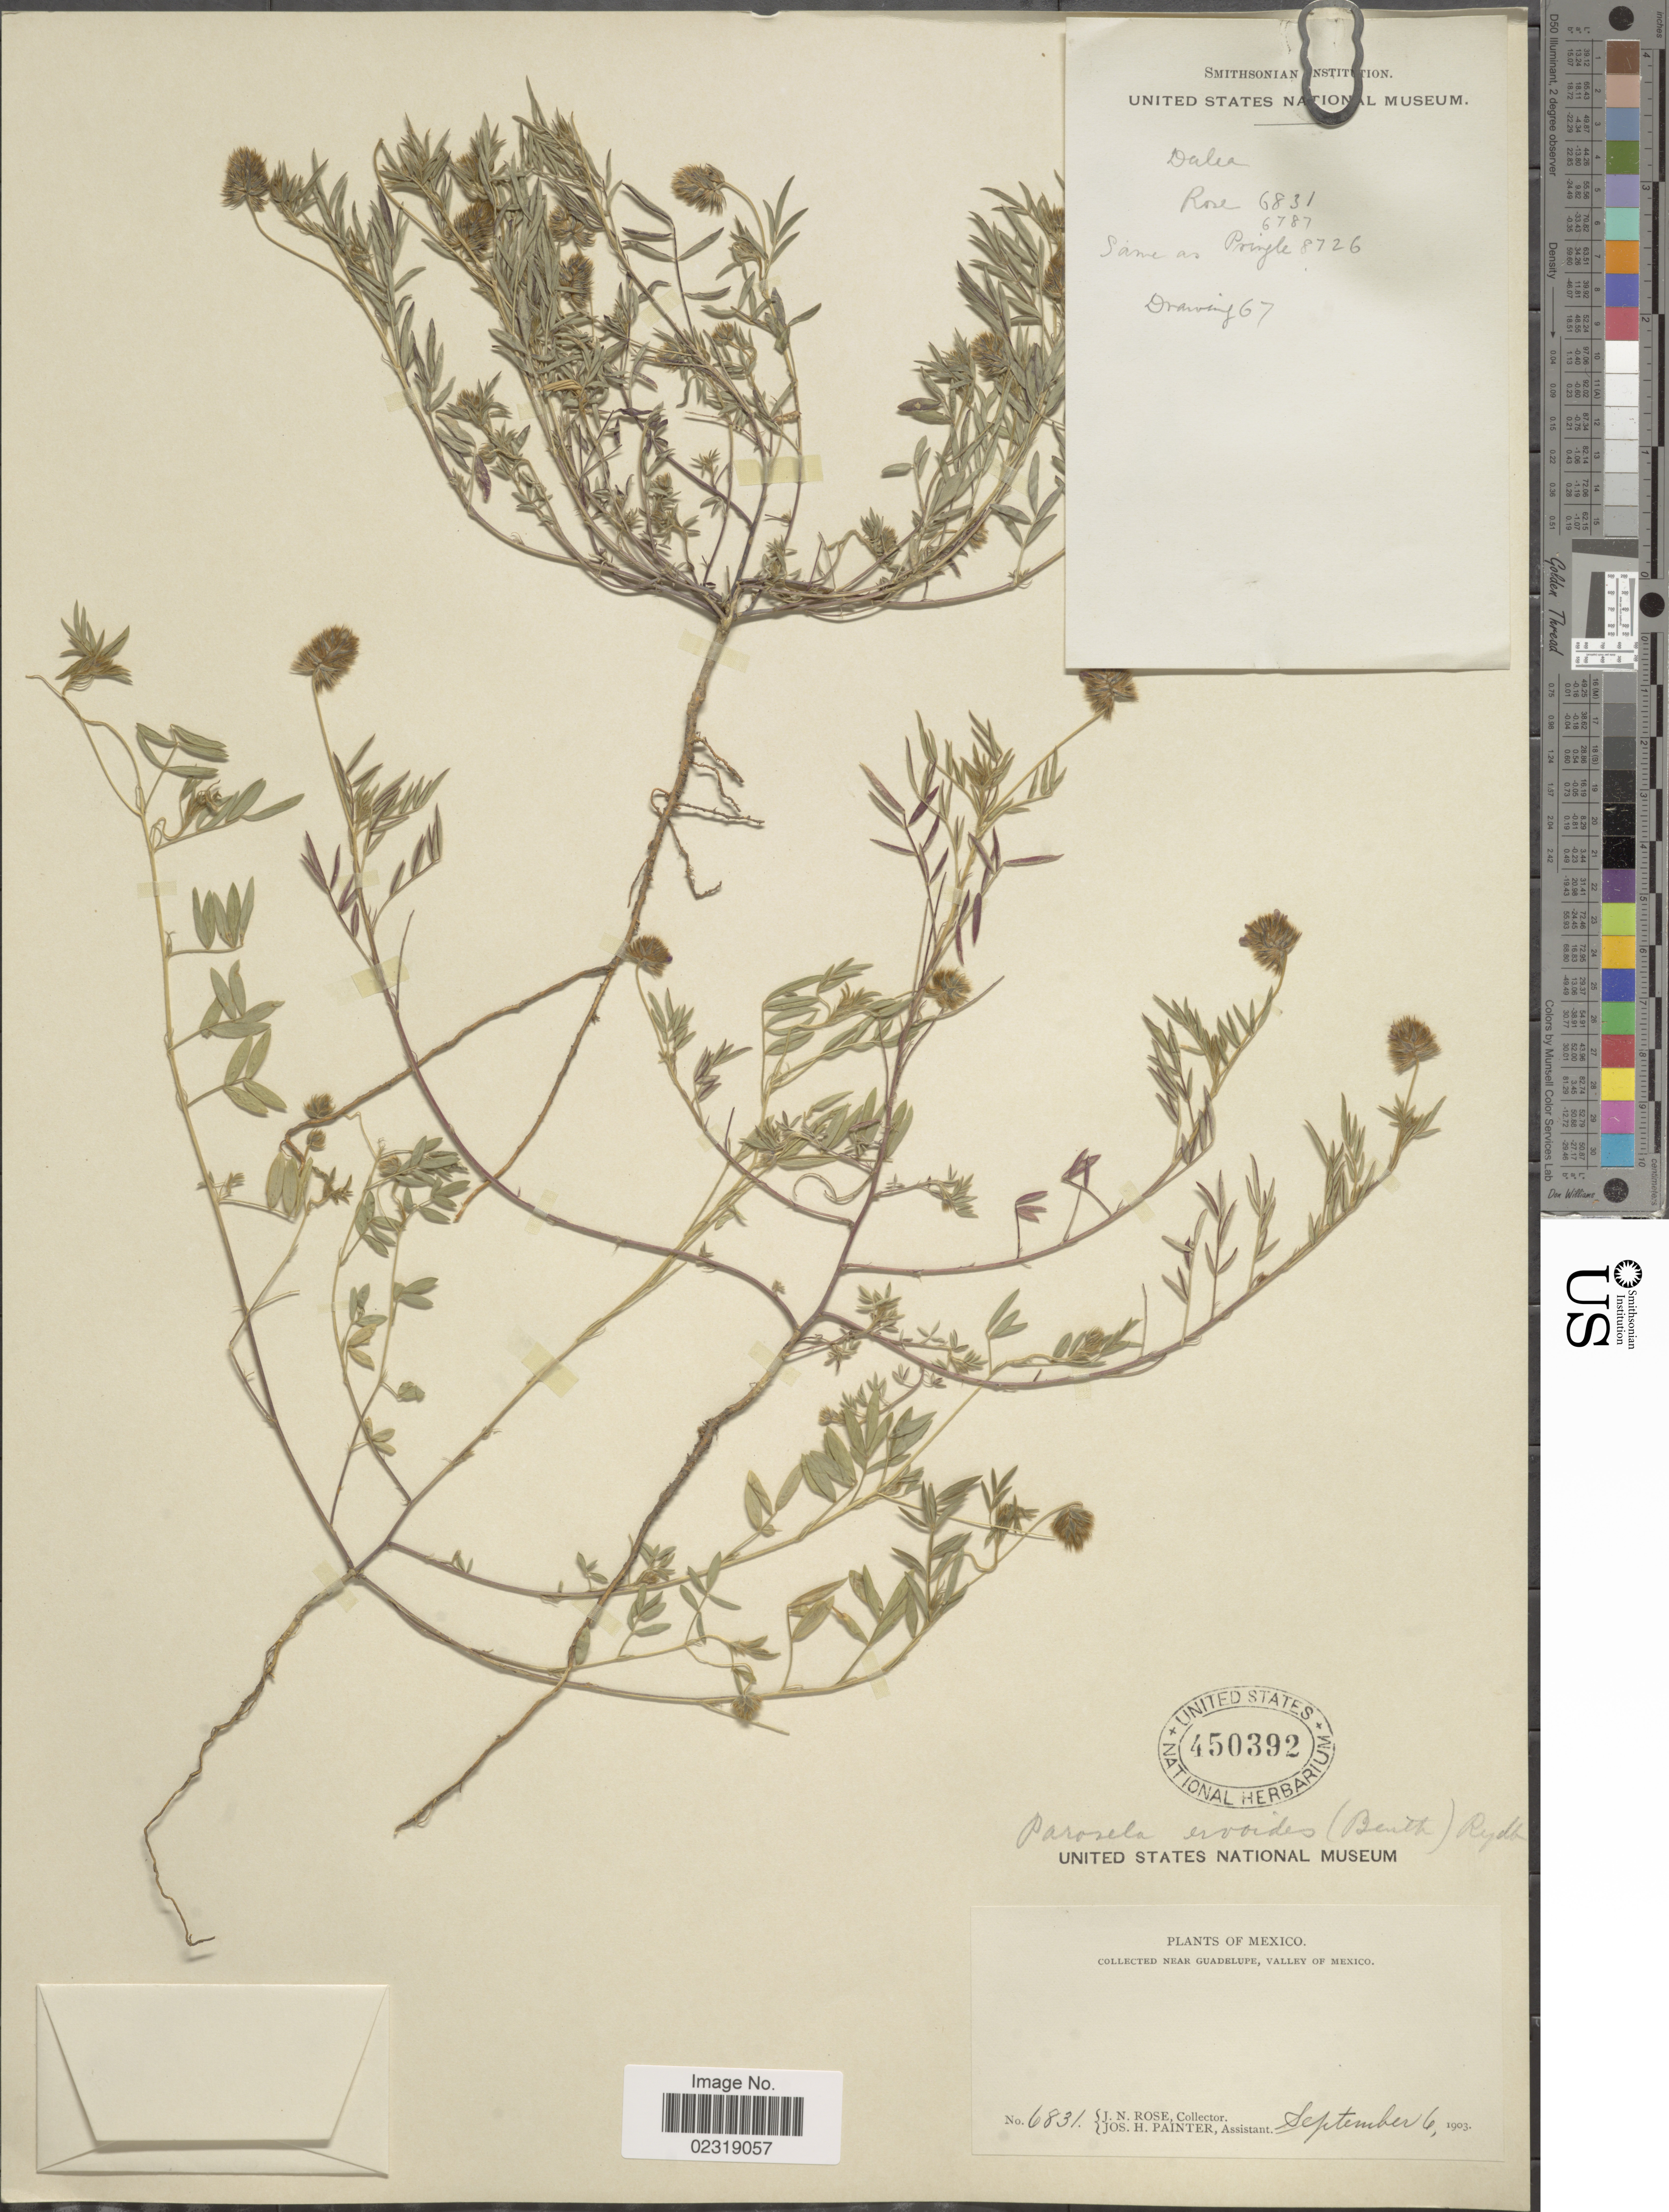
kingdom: Plantae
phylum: Tracheophyta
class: Magnoliopsida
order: Fabales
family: Fabaceae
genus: Dalea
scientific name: Dalea cliffortiana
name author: Willd.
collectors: J. N. Rose & J. H. Painter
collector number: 6831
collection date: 1903-09-06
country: Mexico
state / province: México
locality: Near Guadelupe, valley of Mexico.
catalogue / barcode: US 450392